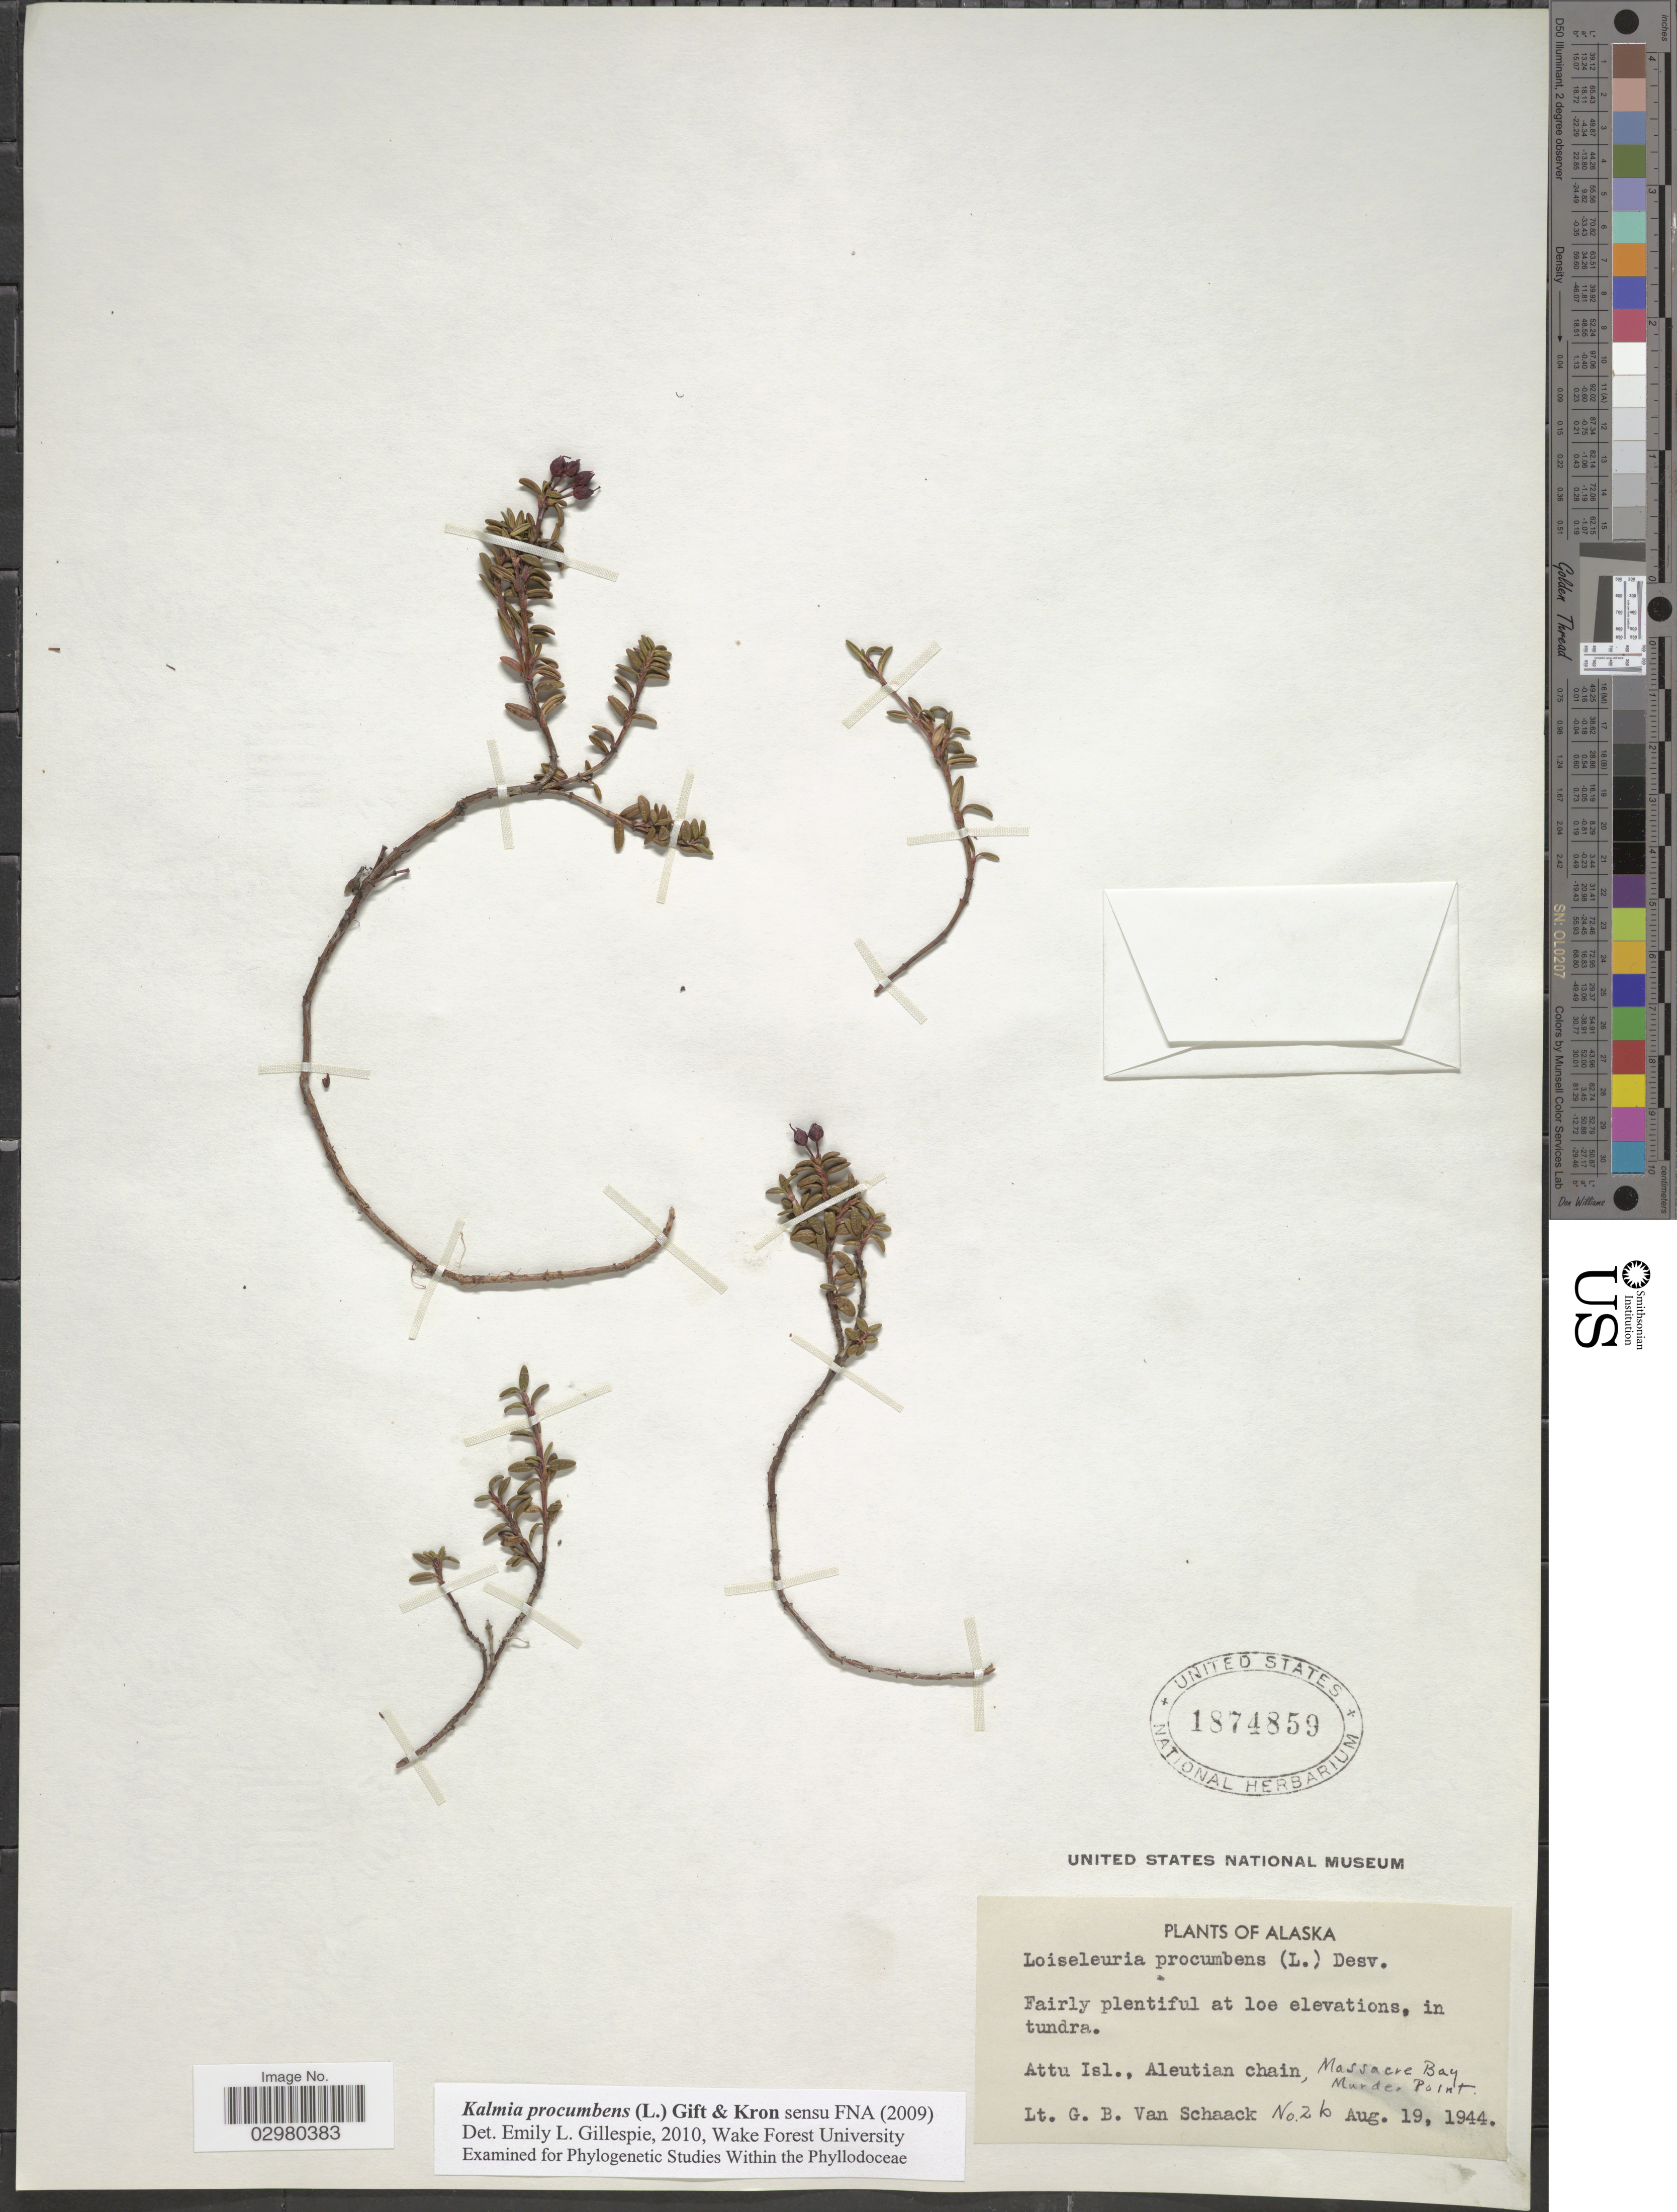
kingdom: Plantae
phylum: Tracheophyta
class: Magnoliopsida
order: Ericales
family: Ericaceae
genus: Loiseleuria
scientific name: Loiseleuria procumbens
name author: (L.) Desv.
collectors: G. Van Schaack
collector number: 2b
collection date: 1944-08-19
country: United States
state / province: Alaska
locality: Attu Isl., Aleutian chain, Massacre Bay, Murder Point.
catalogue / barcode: US 1874859